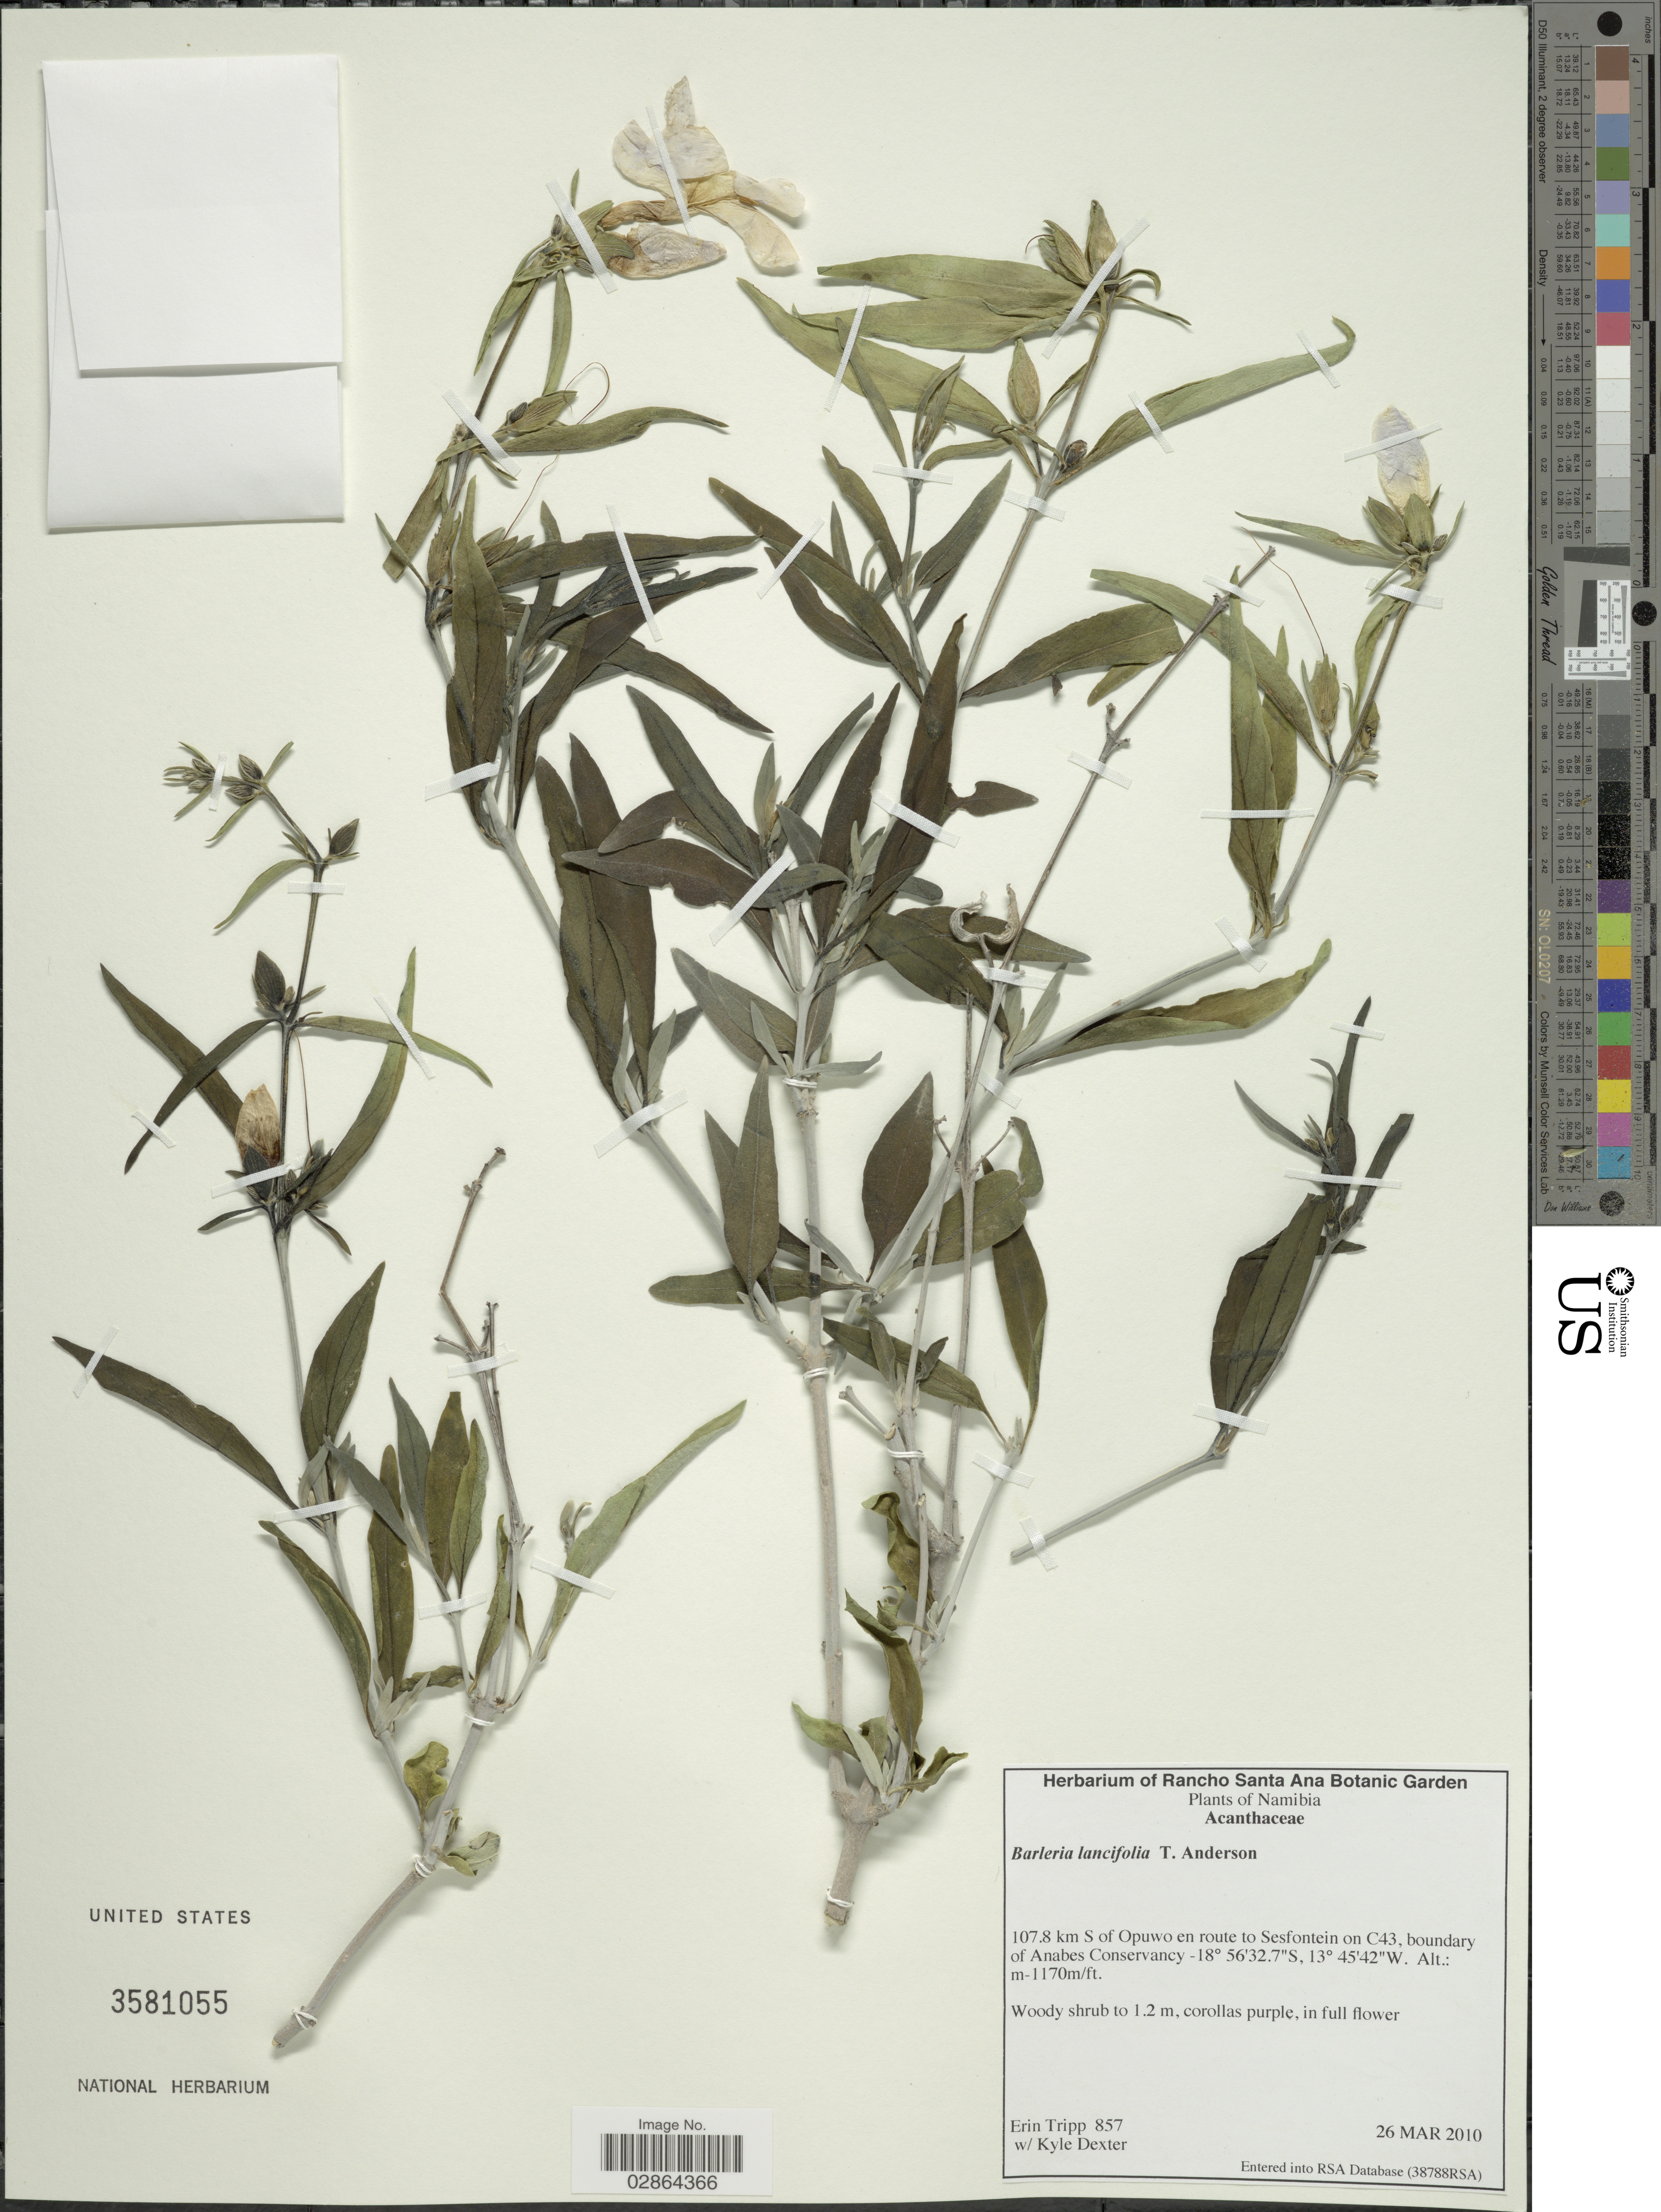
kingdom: Plantae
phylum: Tracheophyta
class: Magnoliopsida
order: Lamiales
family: Acanthaceae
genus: Barleria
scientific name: Barleria lancifolia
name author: T. Anderson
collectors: E. Tripp & K. Dexter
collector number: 857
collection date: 2010-03-26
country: Namibia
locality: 107.8 km S of Opuwo en route to Sesfontein on C43, boundary of Anabes Conservancy.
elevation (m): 1170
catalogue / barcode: US 3581055